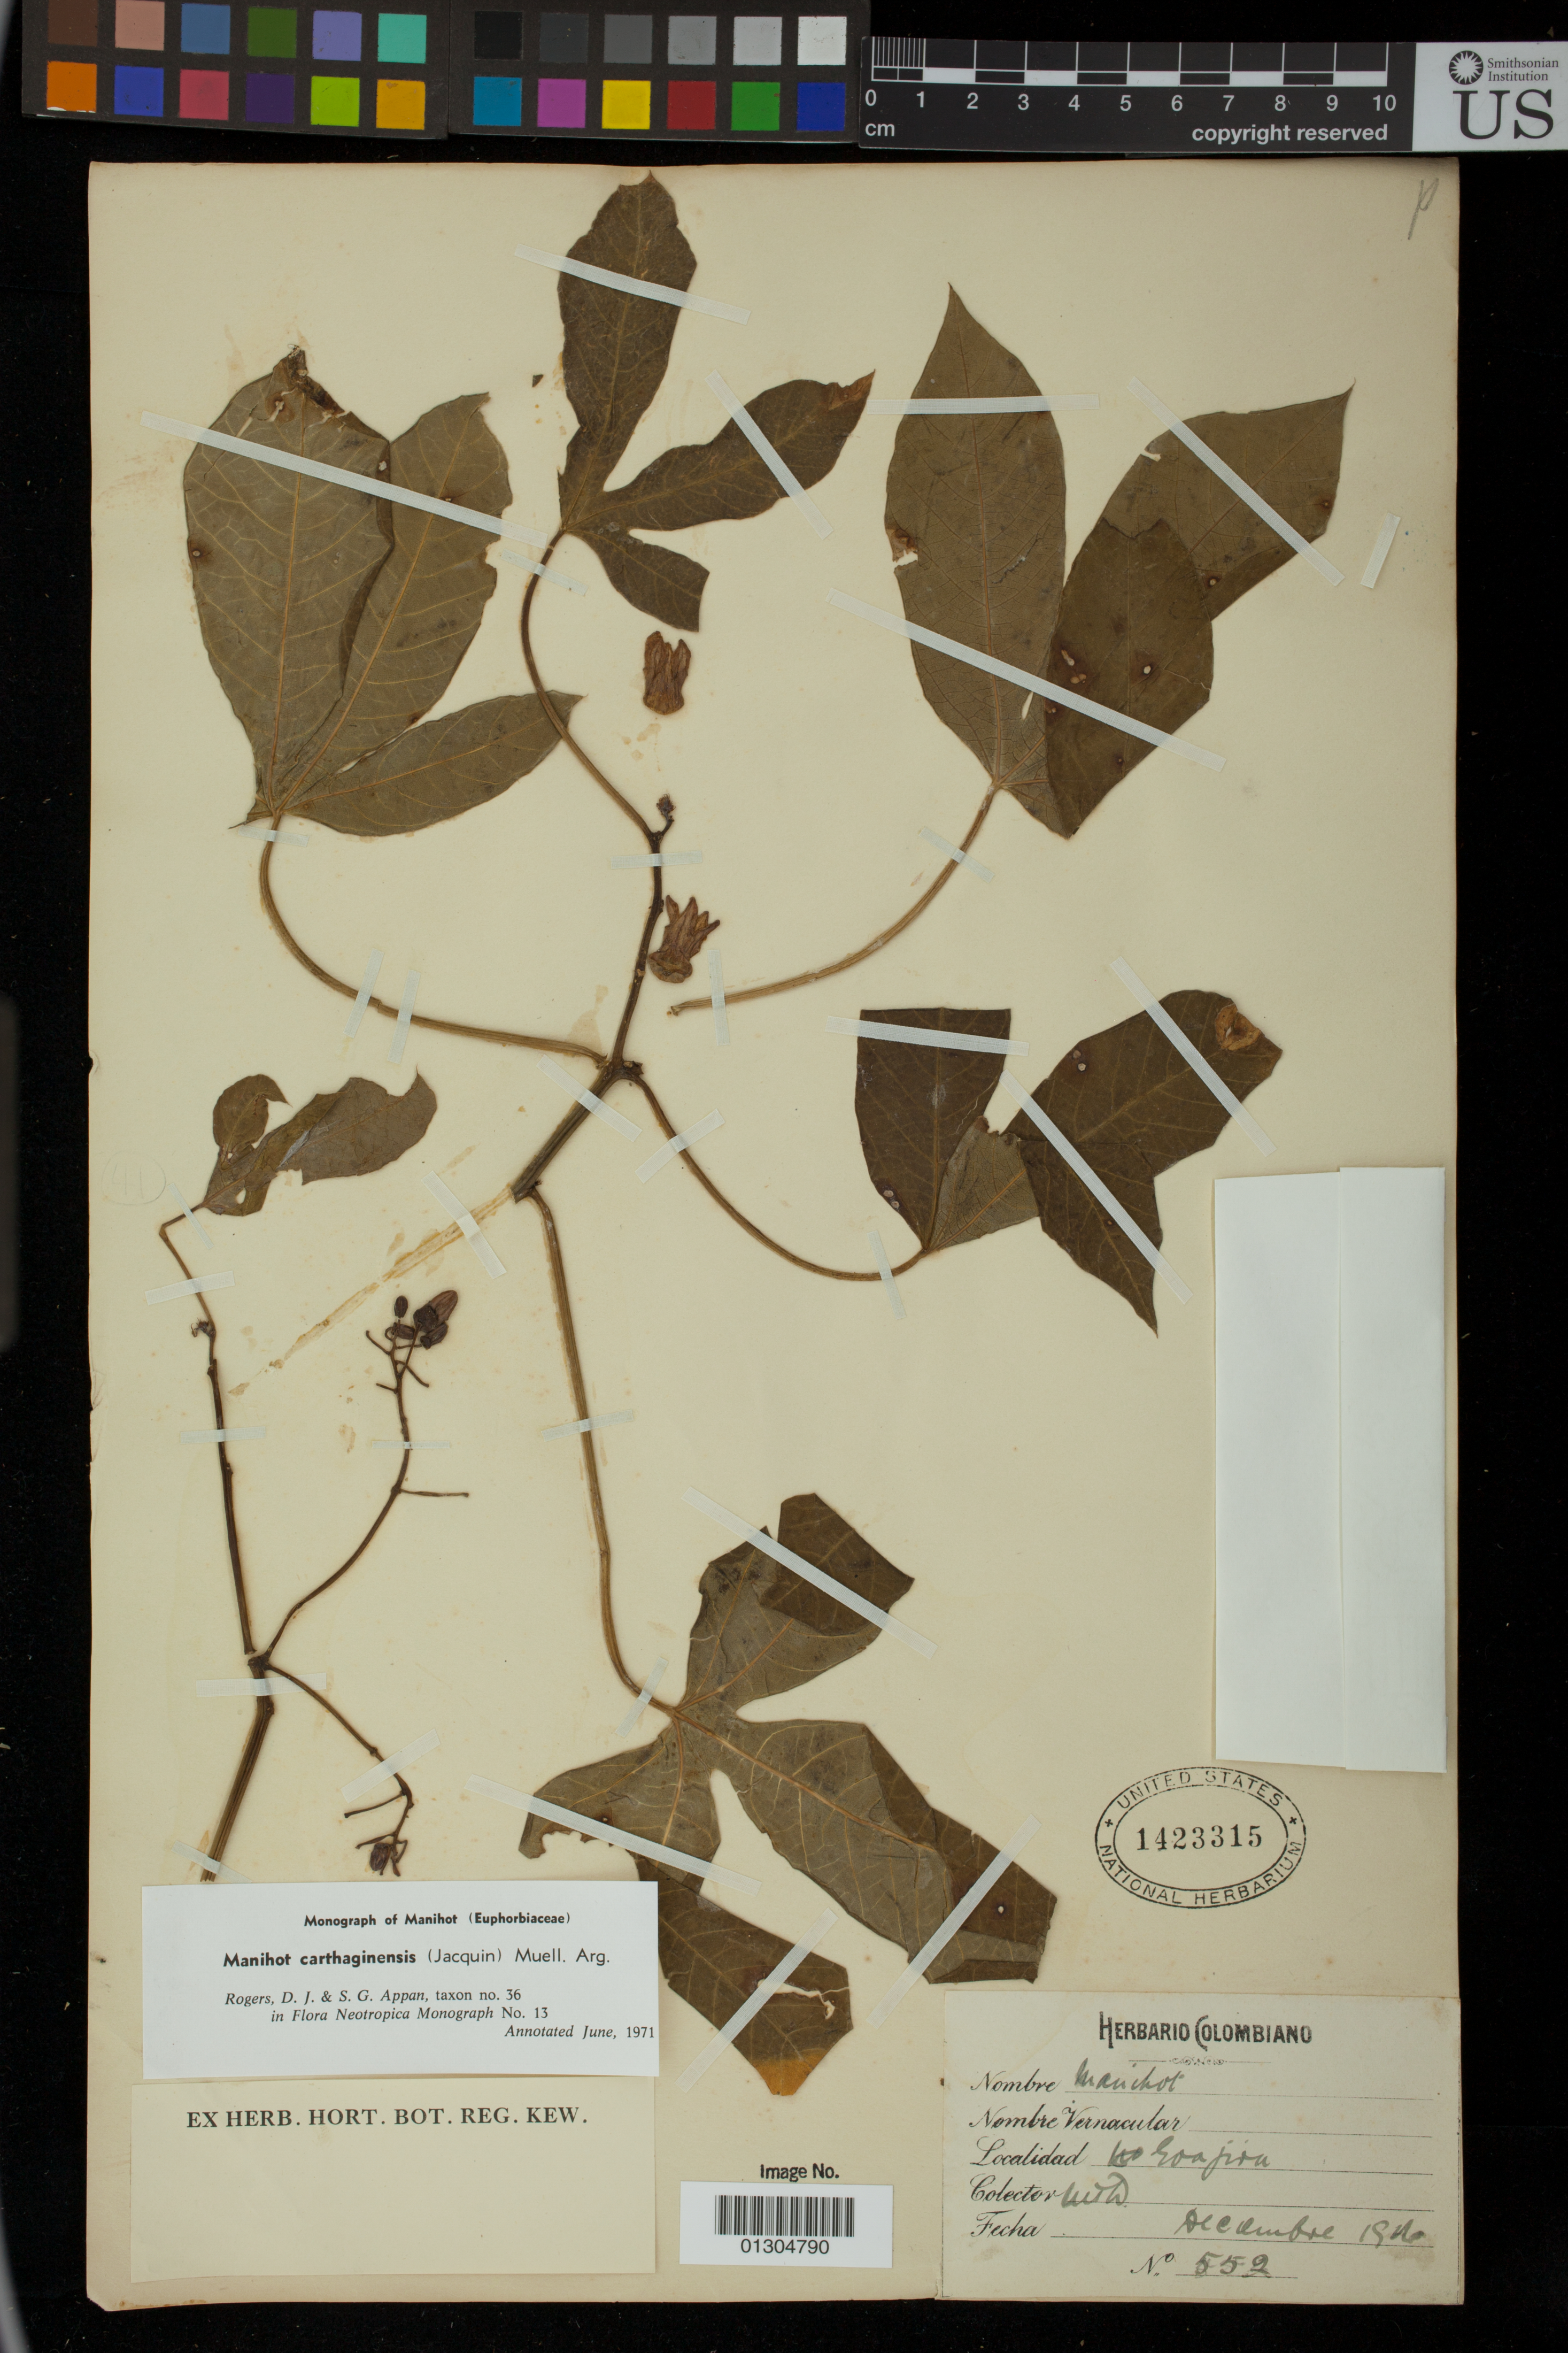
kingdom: Plantae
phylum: Tracheophyta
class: Magnoliopsida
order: Malpighiales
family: Euphorbiaceae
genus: Manihot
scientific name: Manihot carthagenensis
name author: (Jacq.) Müll. Arg.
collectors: M. T. Dawe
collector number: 552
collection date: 1916-12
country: Colombia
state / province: La Guajira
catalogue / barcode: US 1423315